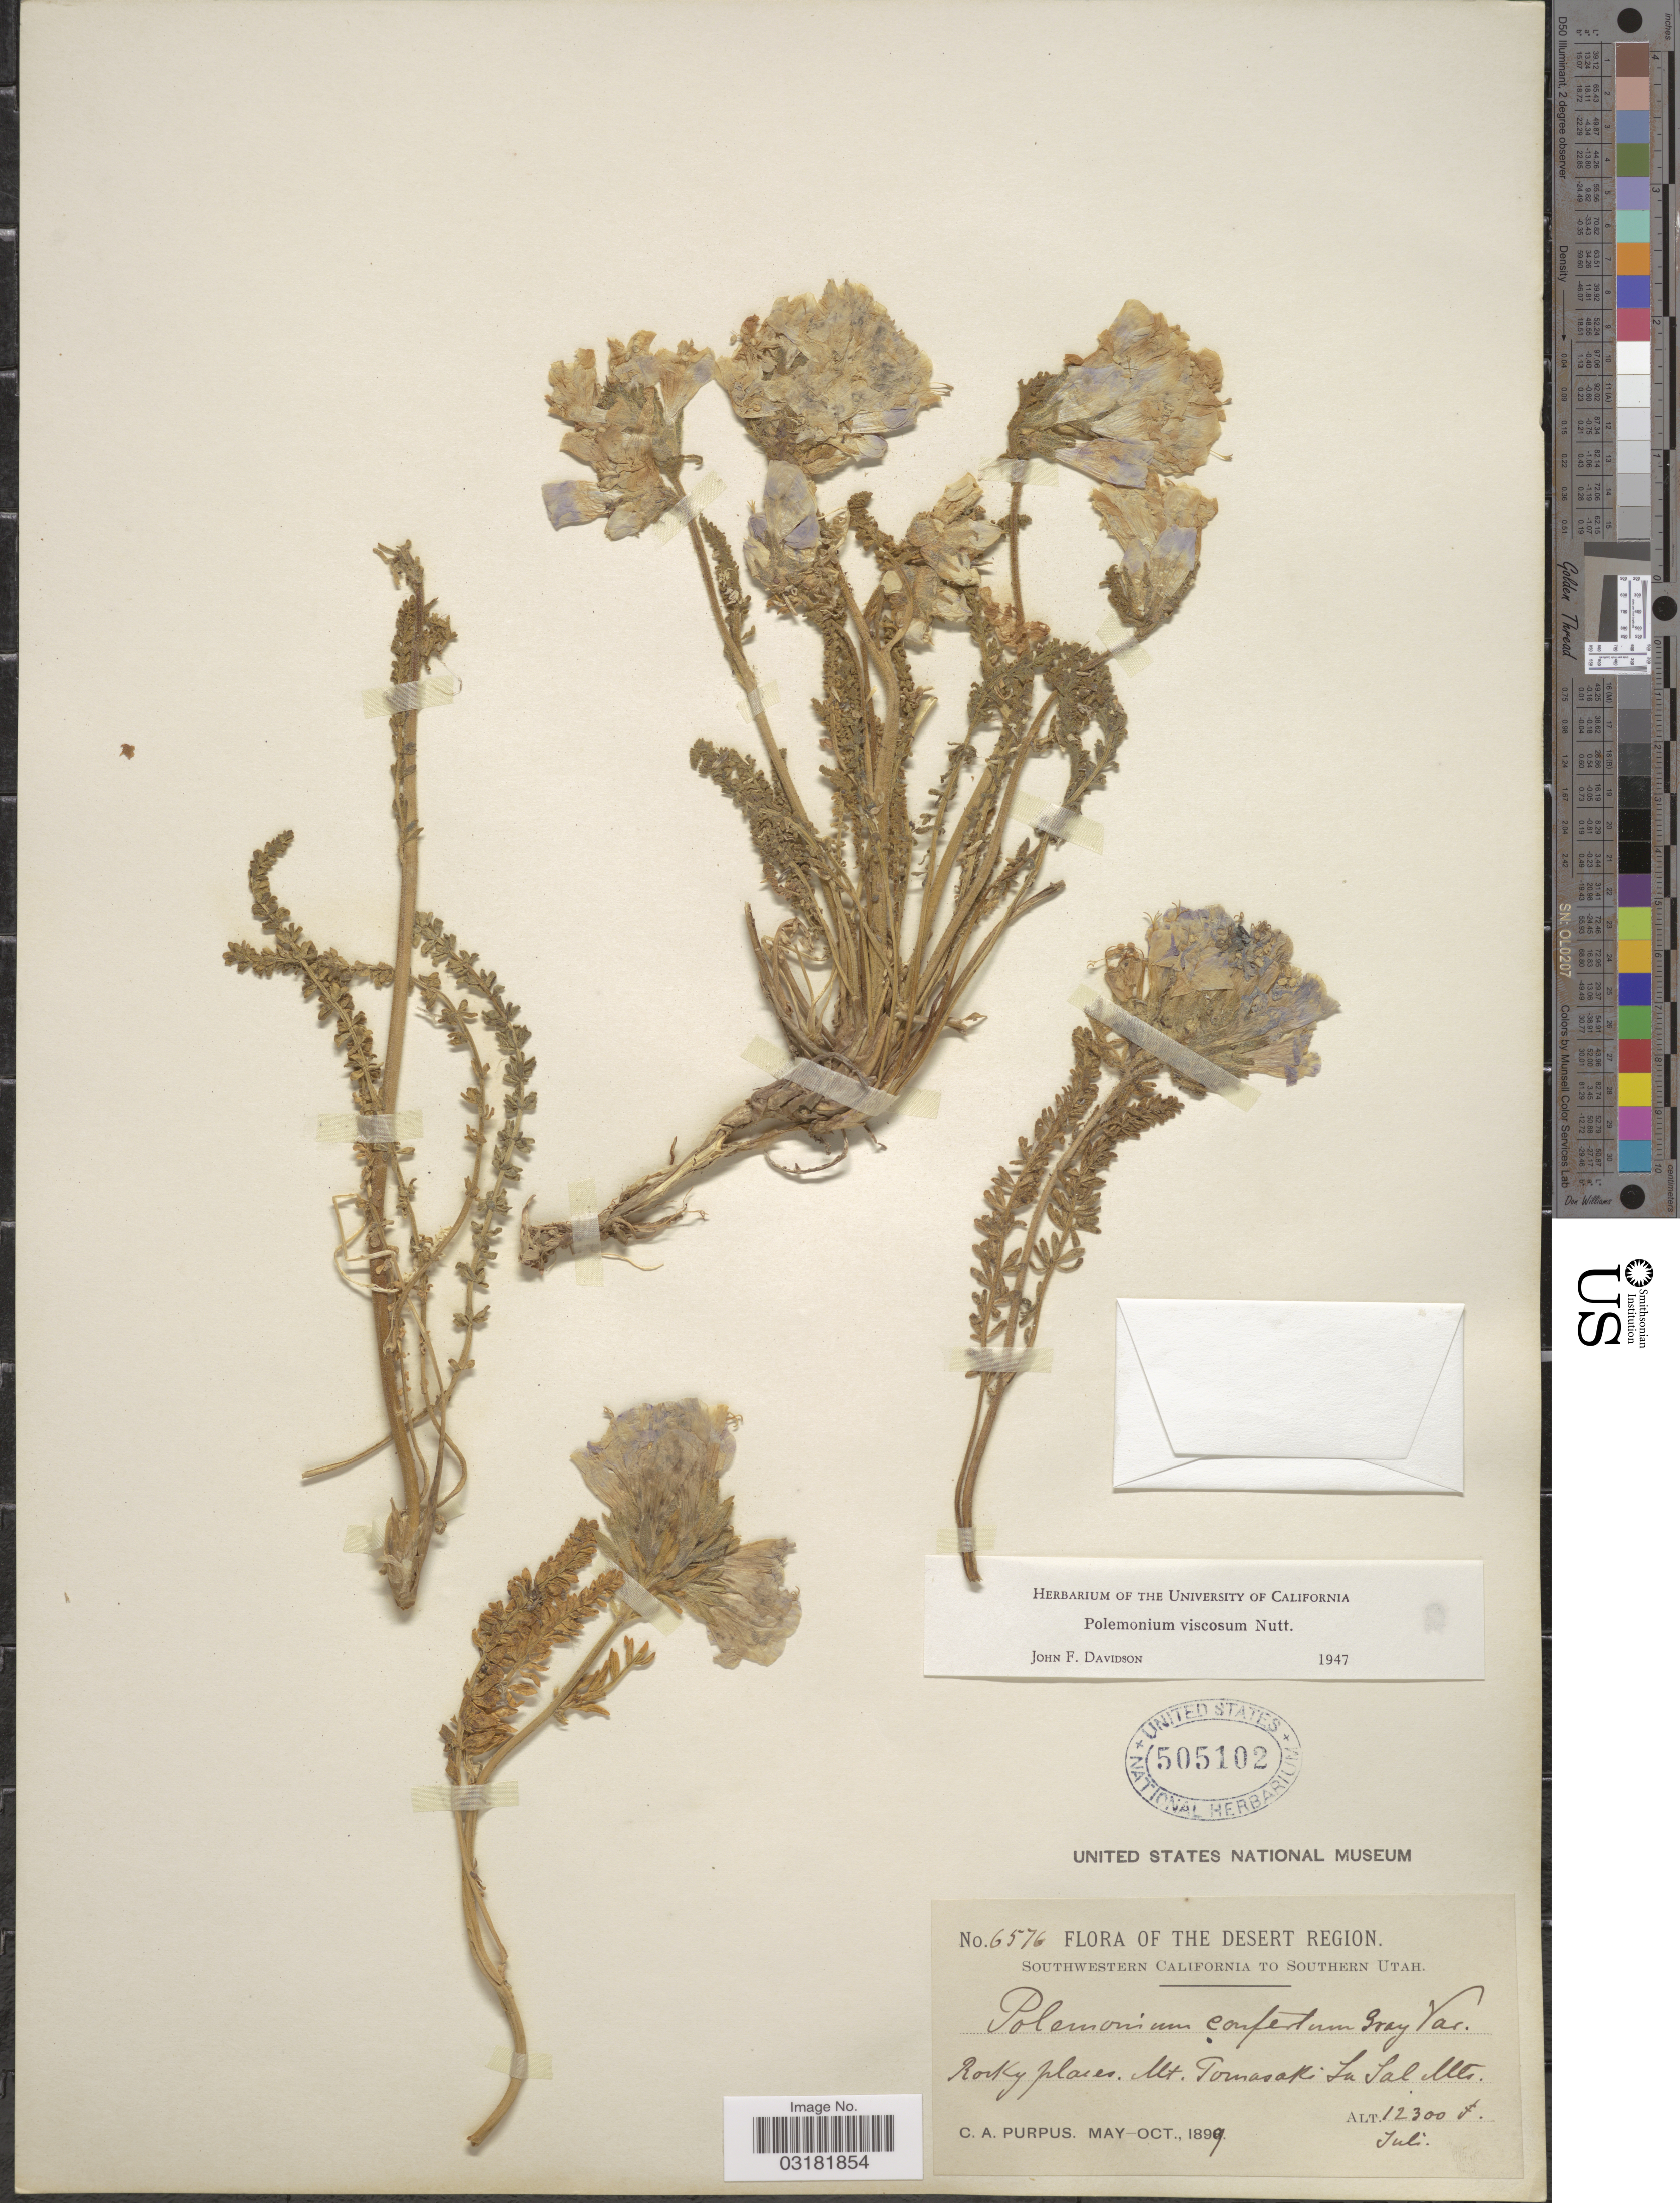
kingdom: Plantae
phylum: Tracheophyta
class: Magnoliopsida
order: Ericales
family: Polemoniaceae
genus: Polemonium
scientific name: Polemonium viscosum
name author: Nutt.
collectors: C. A. Purpus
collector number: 6576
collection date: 1889-07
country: United States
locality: The Desert Region. Southwestern California to Southern Utah. Mt. Tomasaki La Sal Mts.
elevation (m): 3749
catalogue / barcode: US 505102